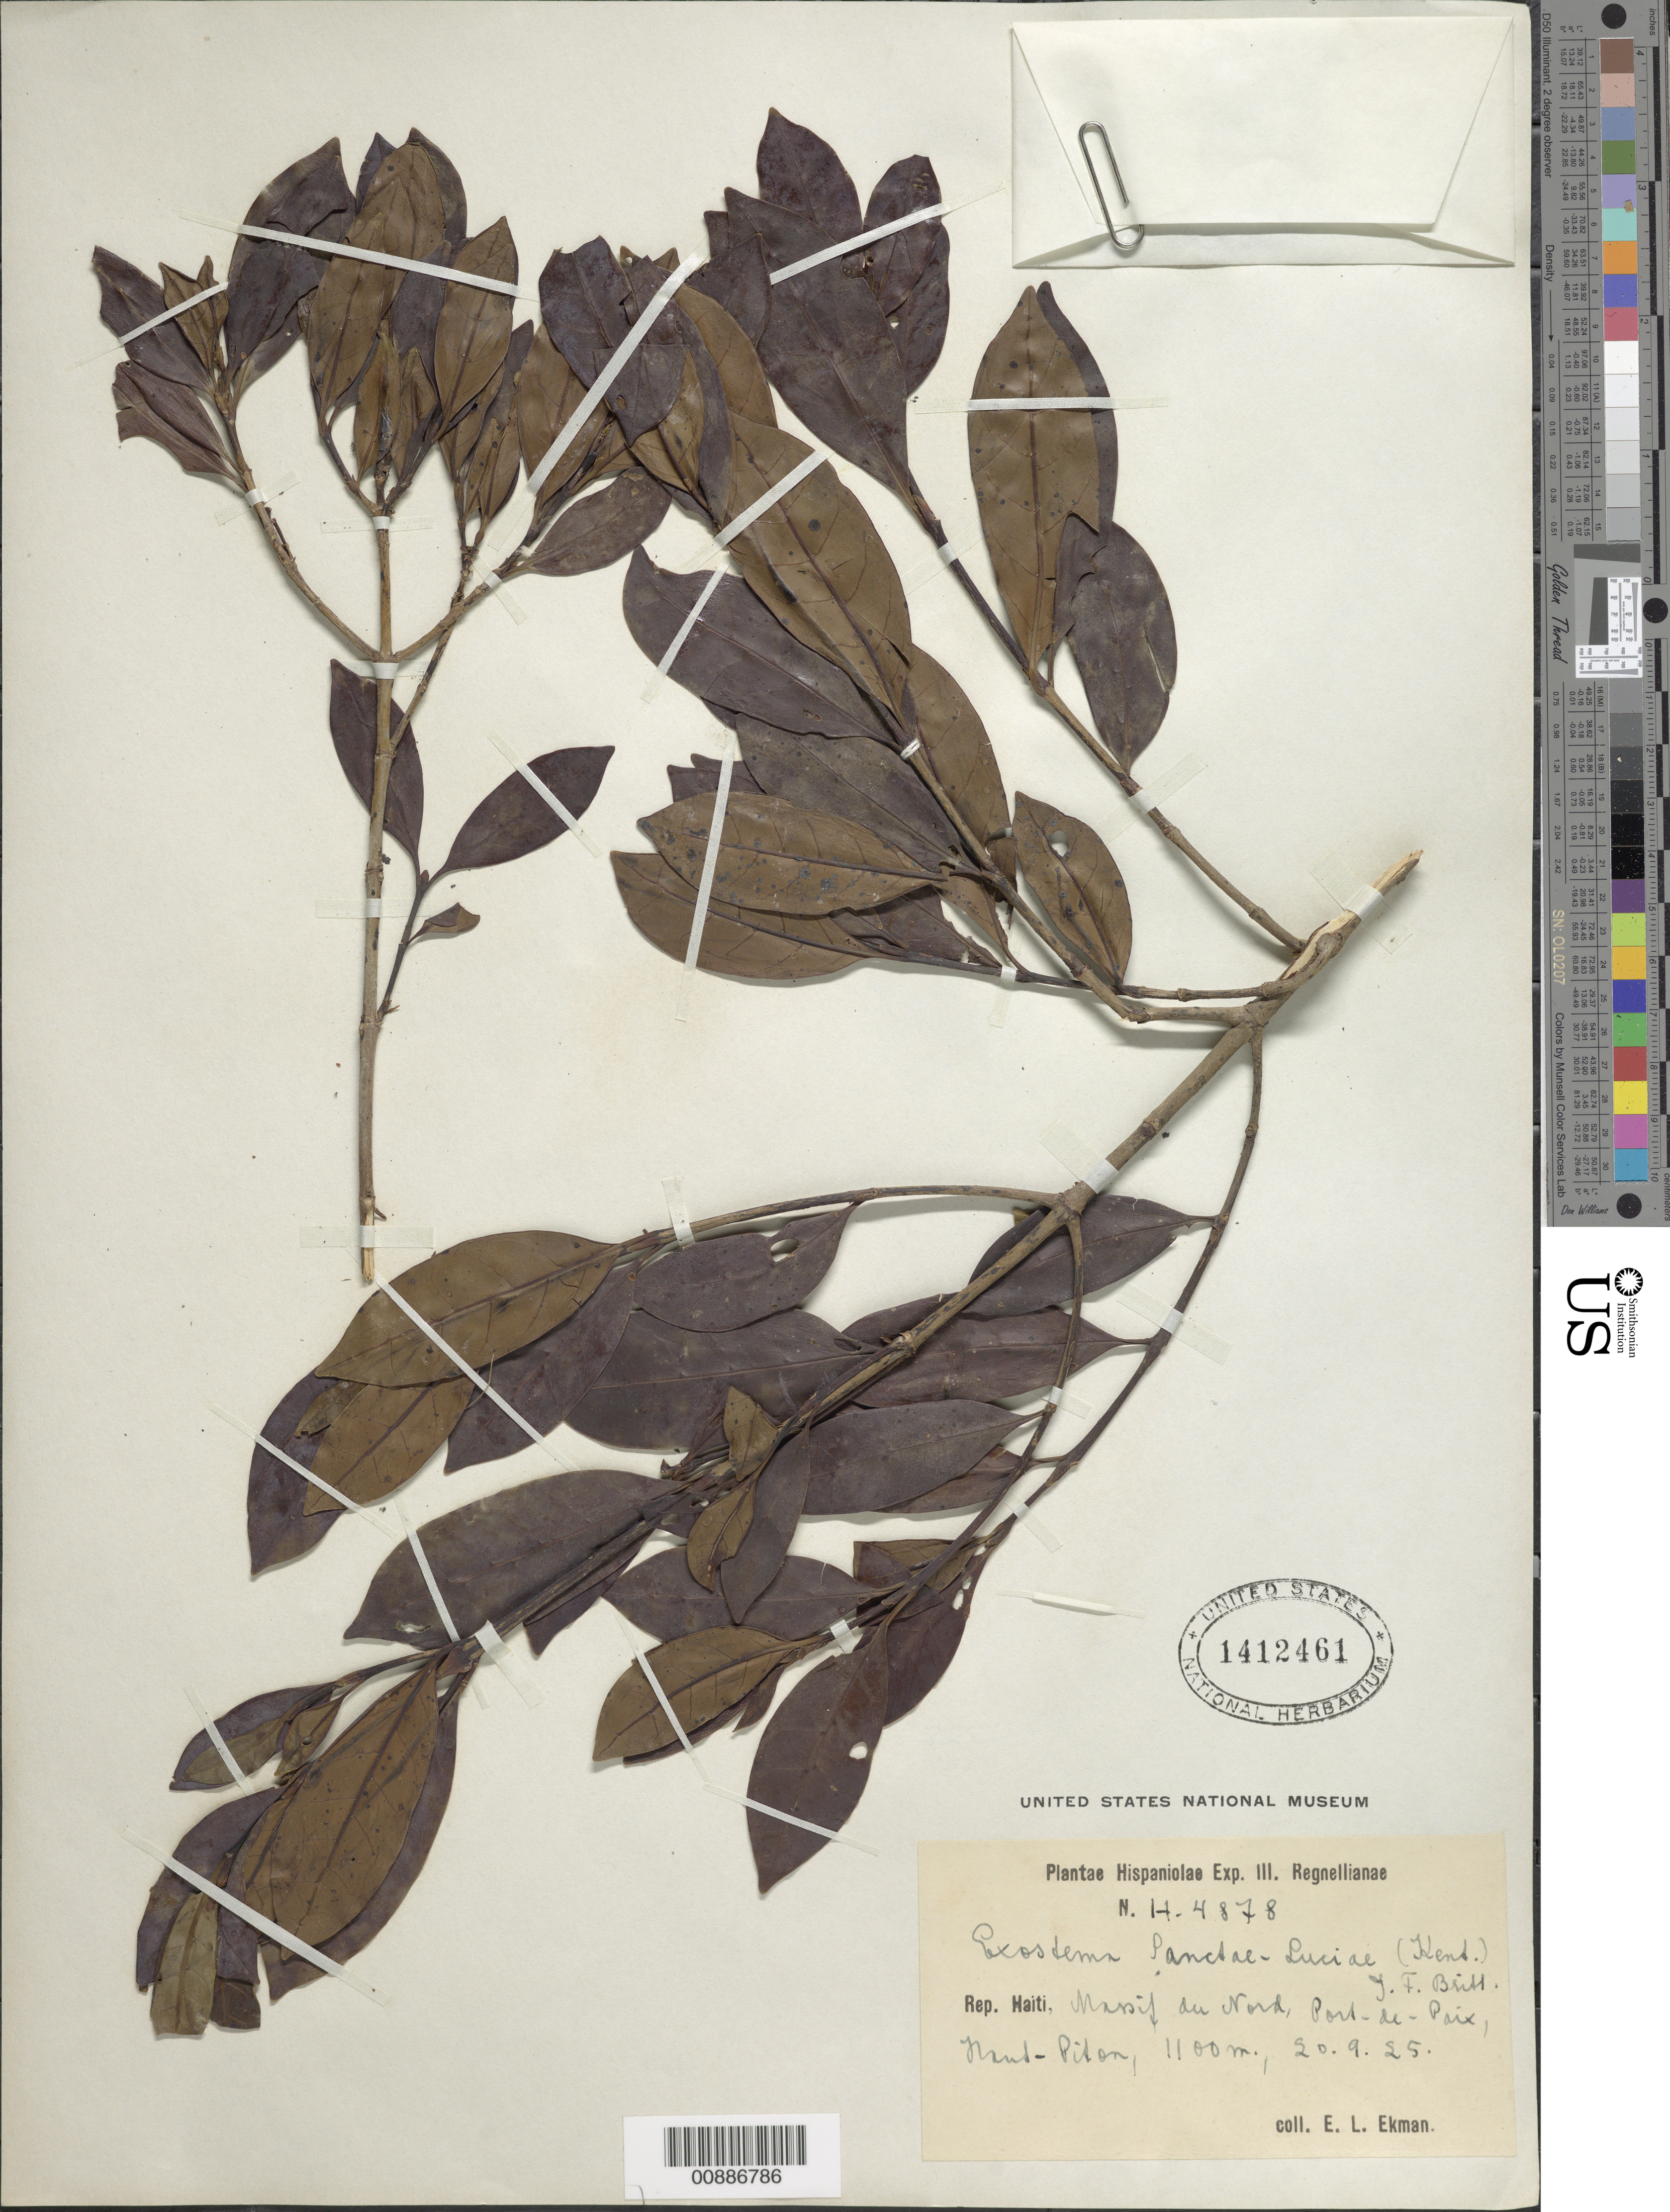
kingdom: Plantae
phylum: Tracheophyta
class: Magnoliopsida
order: Gentianales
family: Rubiaceae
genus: Exostema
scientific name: Exostema sanctae-luciae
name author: (Kentish) Britten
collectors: E. L. Ekman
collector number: H. 4878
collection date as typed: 20 Sep 1925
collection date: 1925-09-20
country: Haiti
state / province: Nord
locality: Massif du Nord, Port-de-Paix. (illeg.) - Piton.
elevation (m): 1100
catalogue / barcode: US 1412461